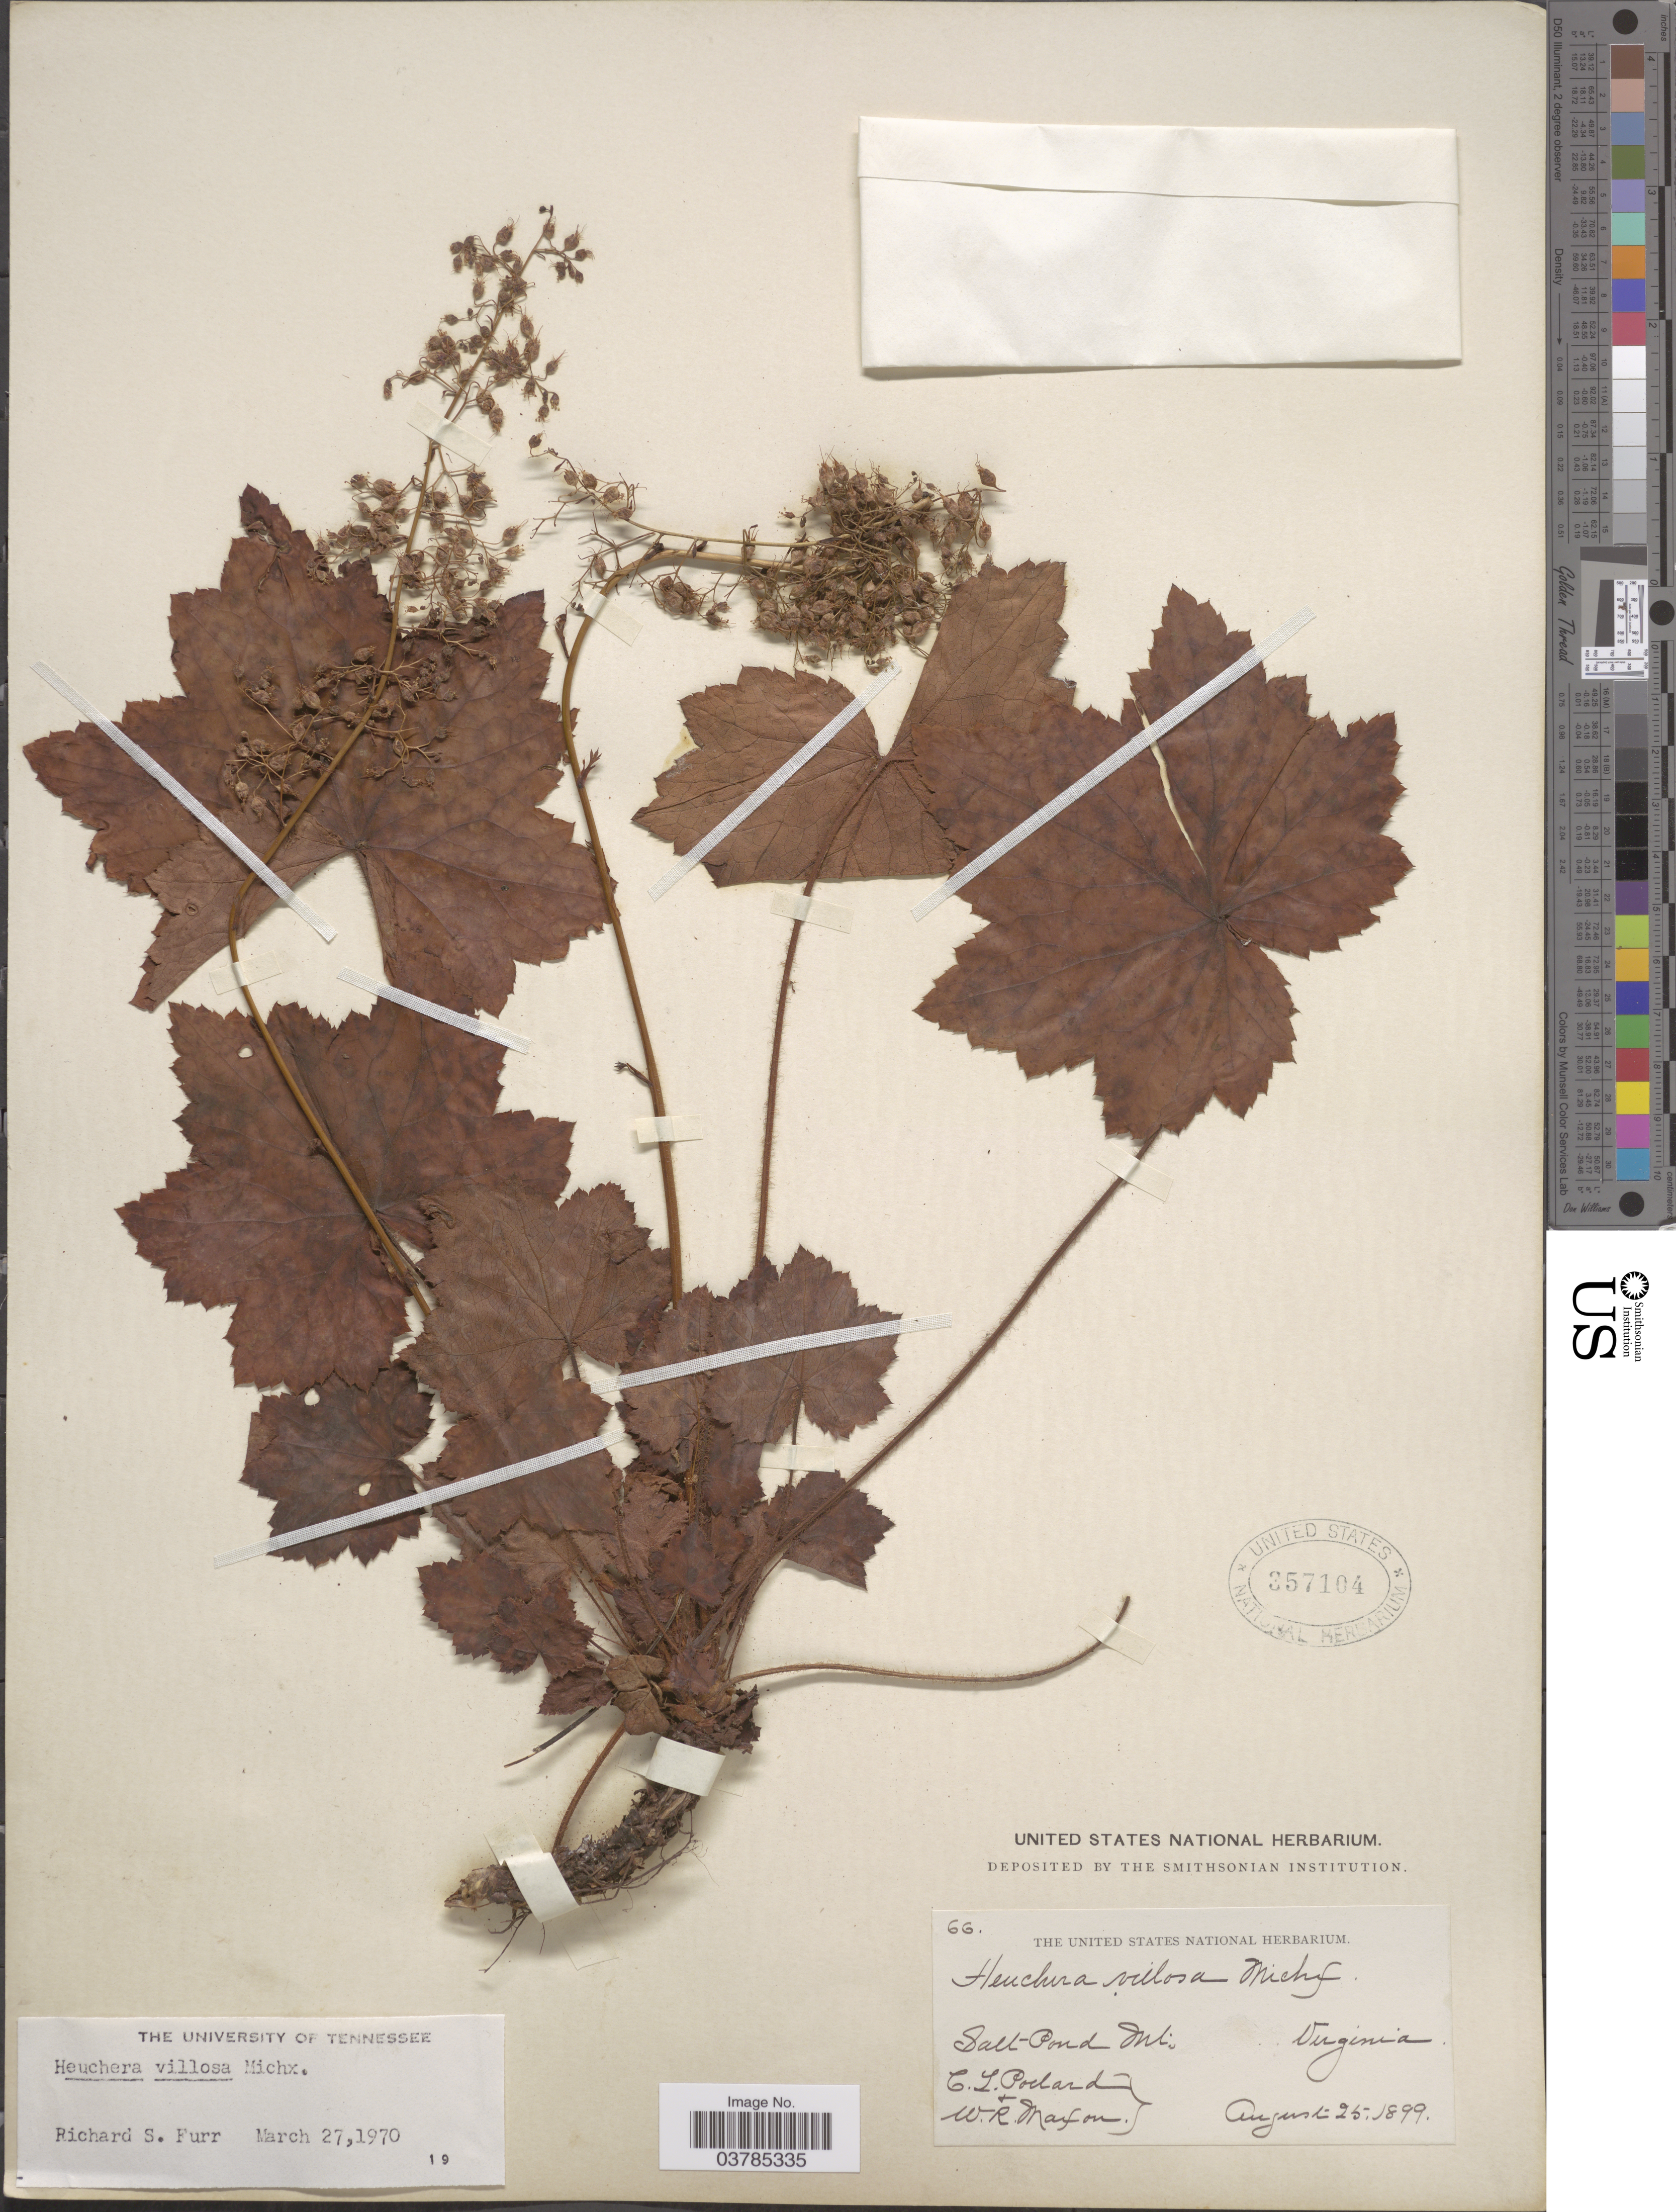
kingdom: Plantae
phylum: Tracheophyta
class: Magnoliopsida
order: Saxifragales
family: Saxifragaceae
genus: Heuchera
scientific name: Heuchera villosa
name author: Michx.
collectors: C. L. Pollard & W. R. Maxon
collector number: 66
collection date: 1899-08-25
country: United States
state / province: Virginia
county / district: Giles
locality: Salt Pond Mt.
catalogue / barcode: US 357104